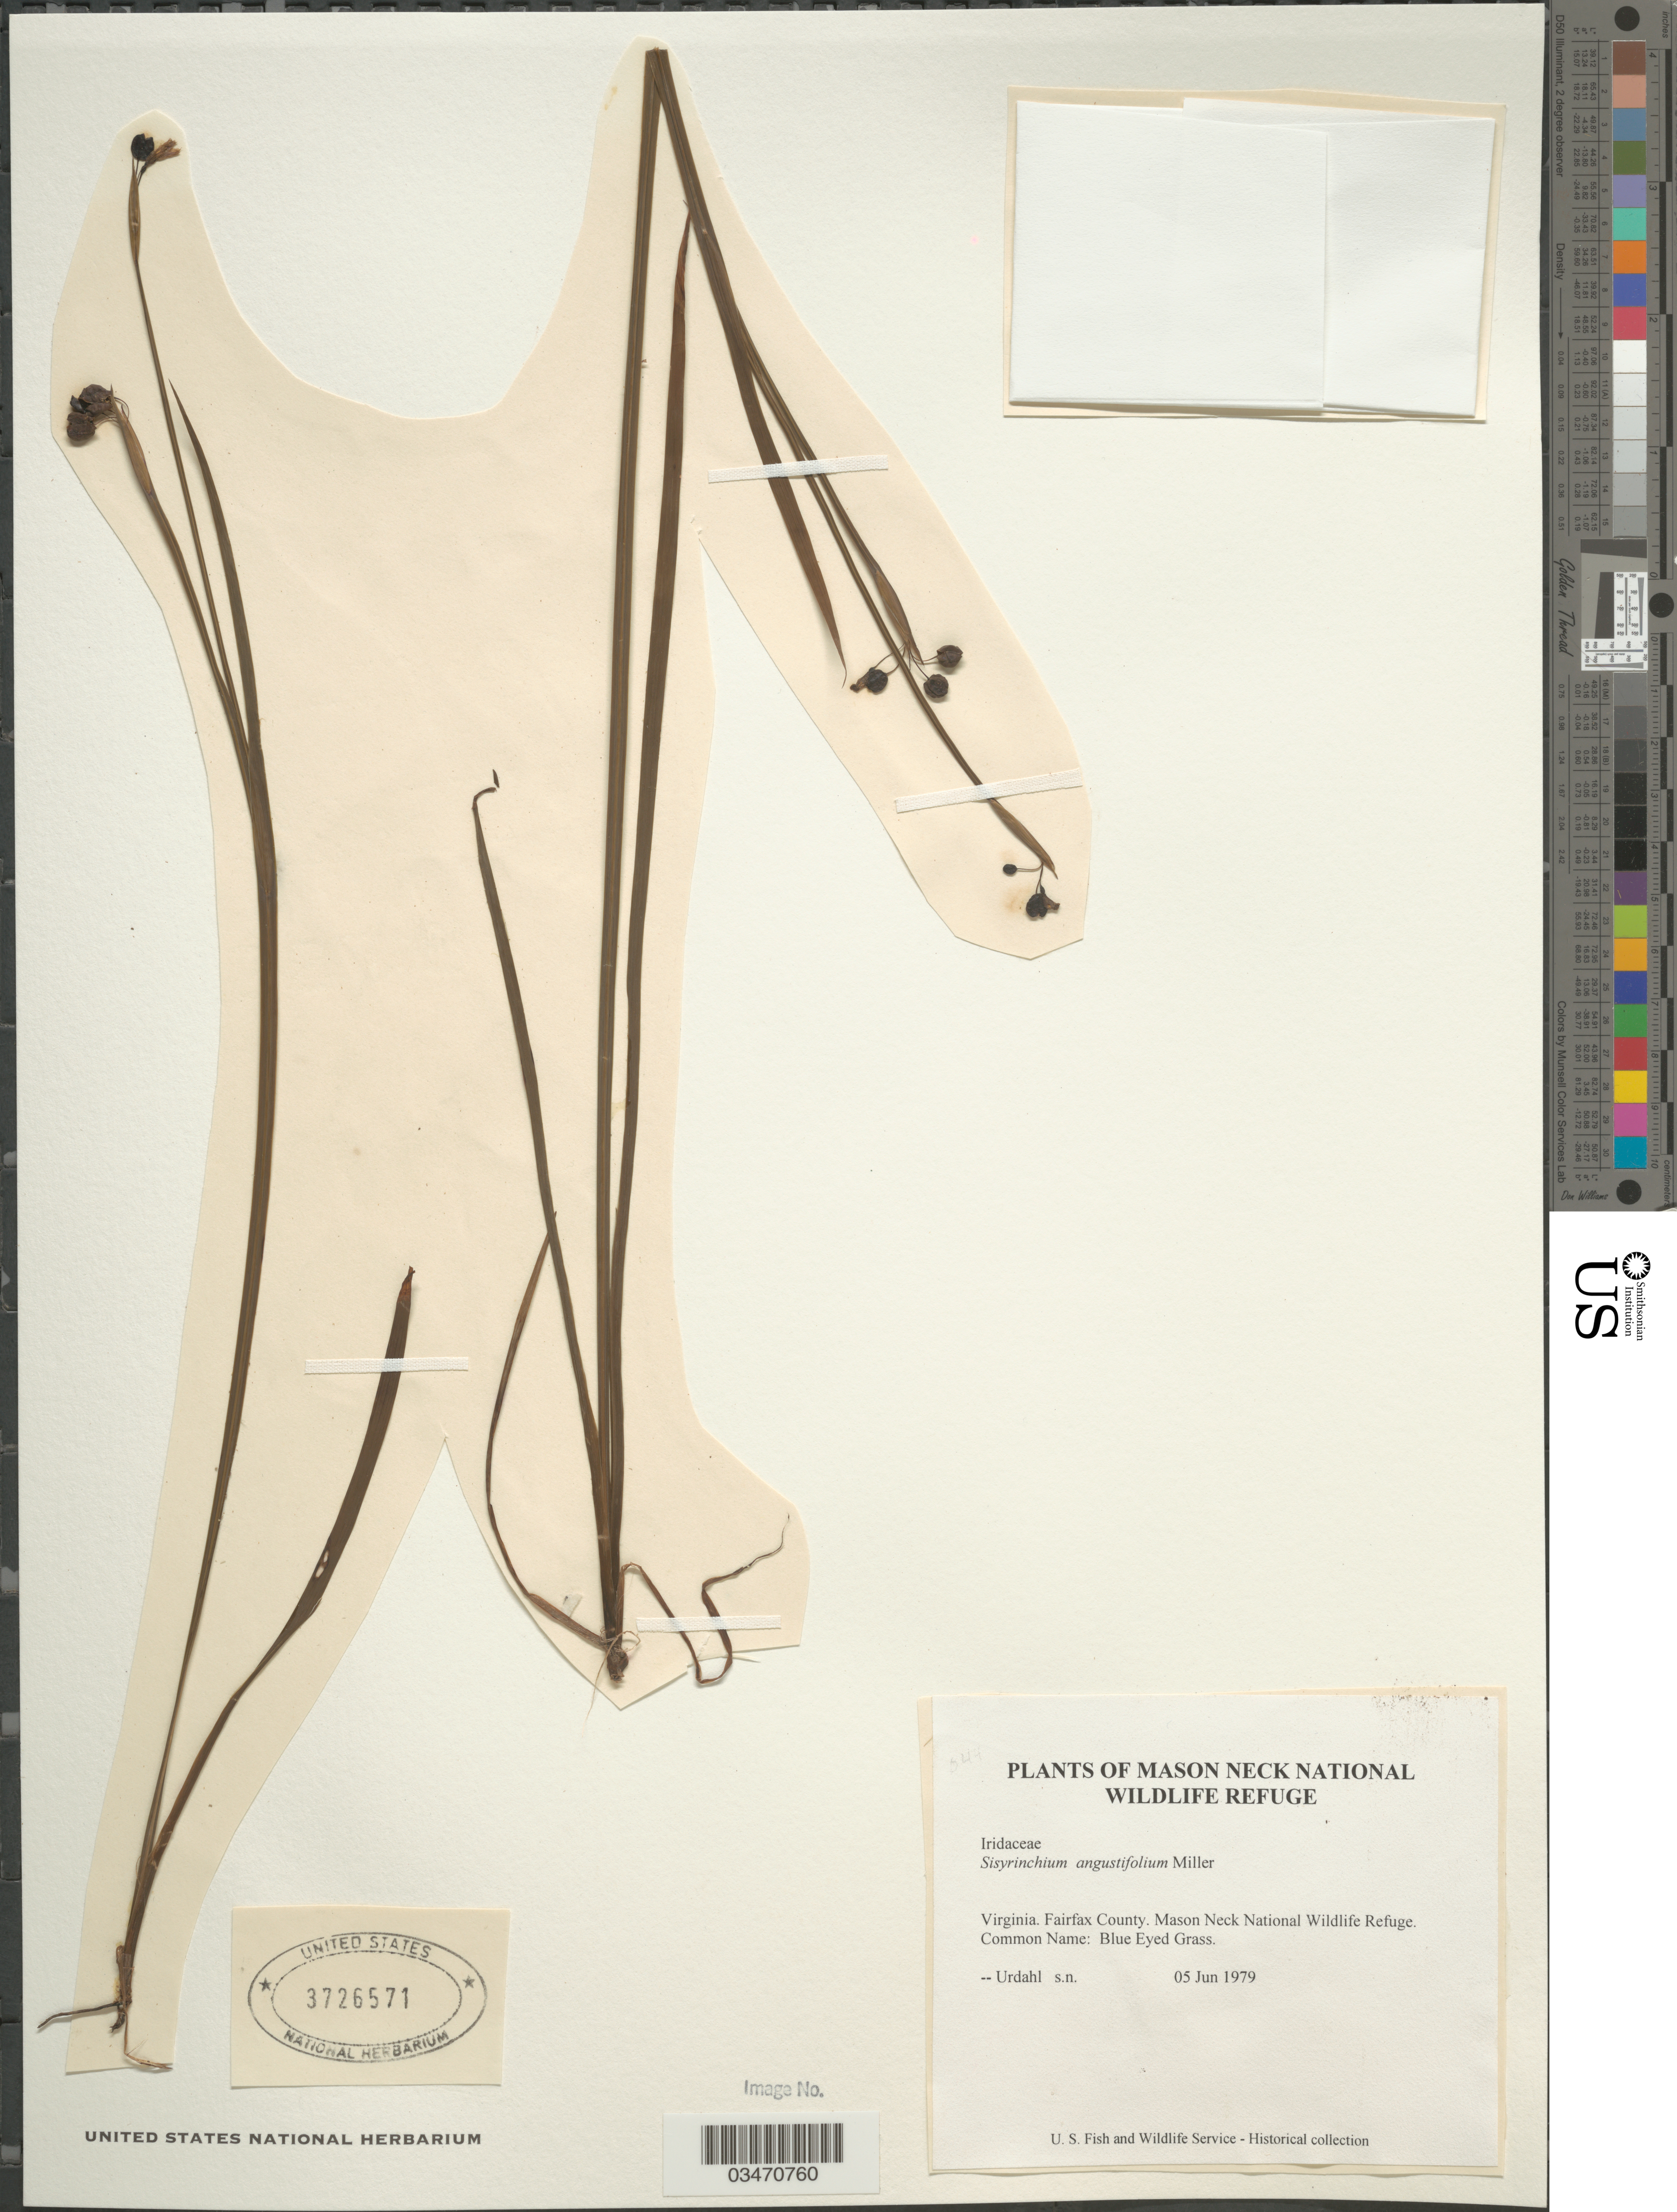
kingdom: Plantae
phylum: Tracheophyta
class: Liliopsida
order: Asparagales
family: Iridaceae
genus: Sisyrinchium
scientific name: Sisyrinchium angustifolium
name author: Mill.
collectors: Urdahl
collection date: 1979-06-05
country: United States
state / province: Virginia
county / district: Fairfax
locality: Mason Neck National Wildlife Refuge.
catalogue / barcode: US 3726571